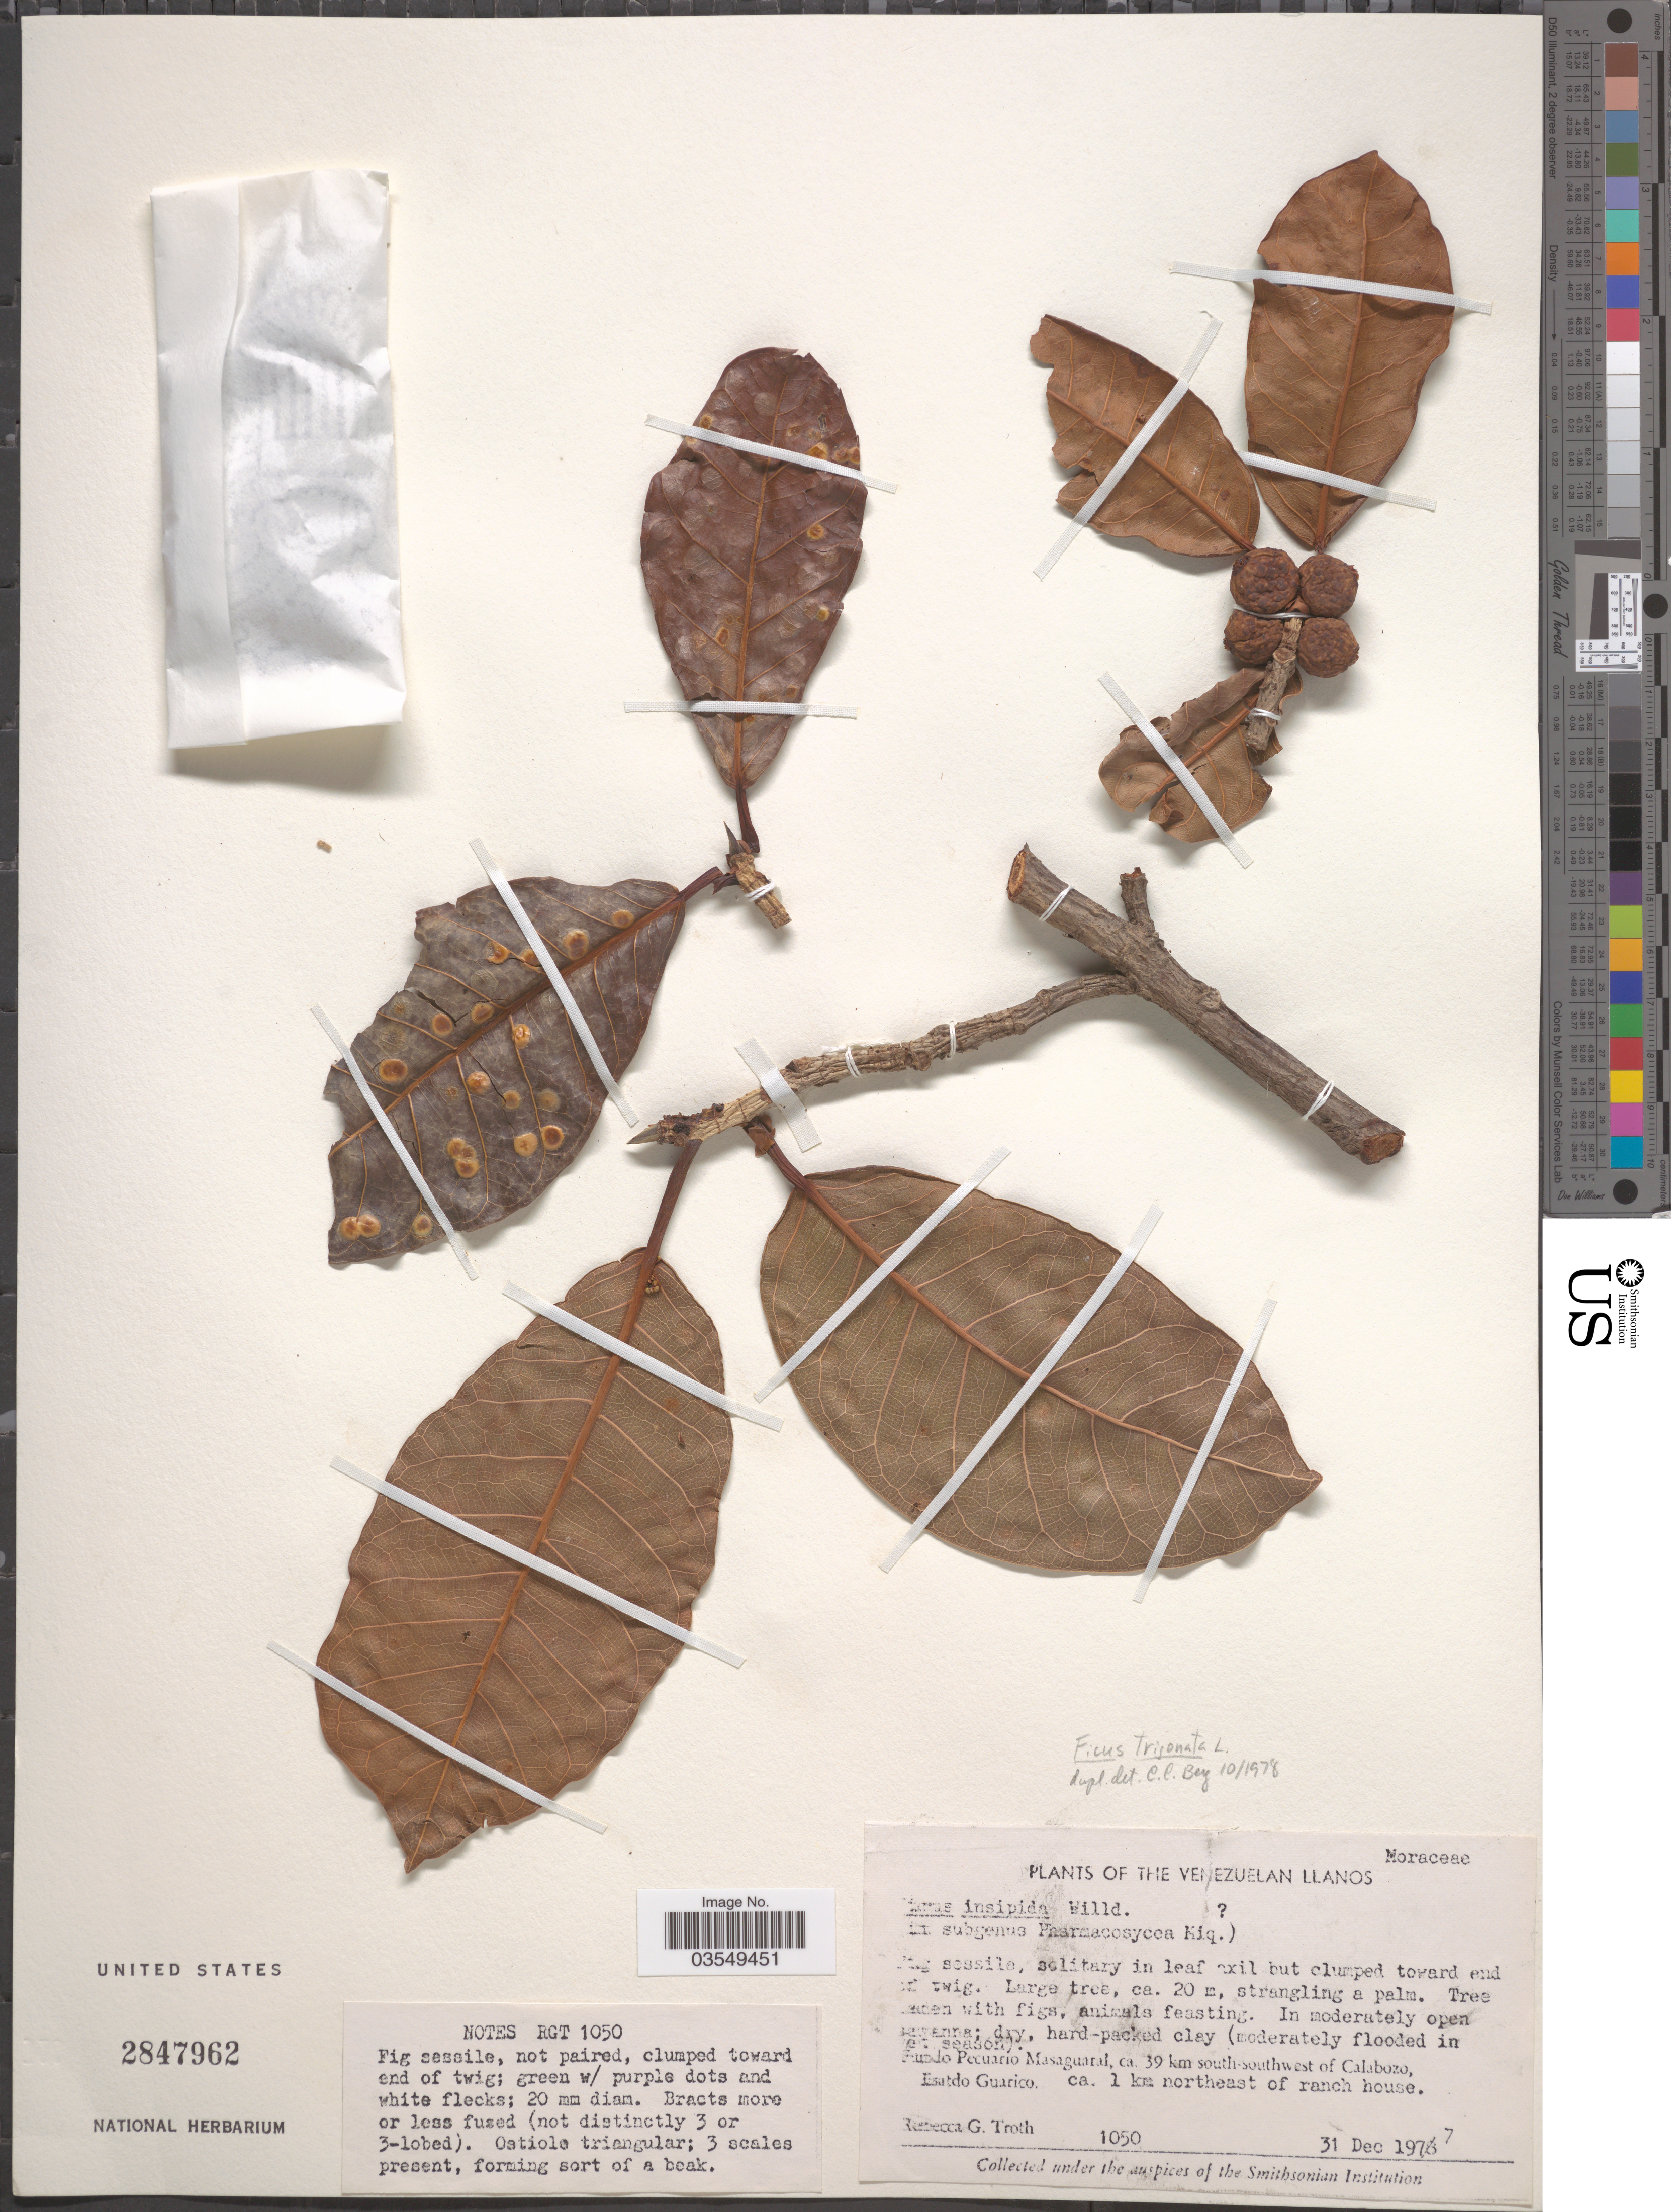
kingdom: Plantae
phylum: Tracheophyta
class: Magnoliopsida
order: Rosales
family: Moraceae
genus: Ficus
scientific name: Ficus crocata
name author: (Miq.) Miq.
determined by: Cardoso Pederneiras, L.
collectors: R. Troth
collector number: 1050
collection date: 1977-12-31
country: Venezuela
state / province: Guarico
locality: The Venezuelan Llanos. Fundo Pecuario Masaguaral, ca. 39 km south-southwest of Calabozo, ca. 1 km northeast of ranch house.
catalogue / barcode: US 2847962